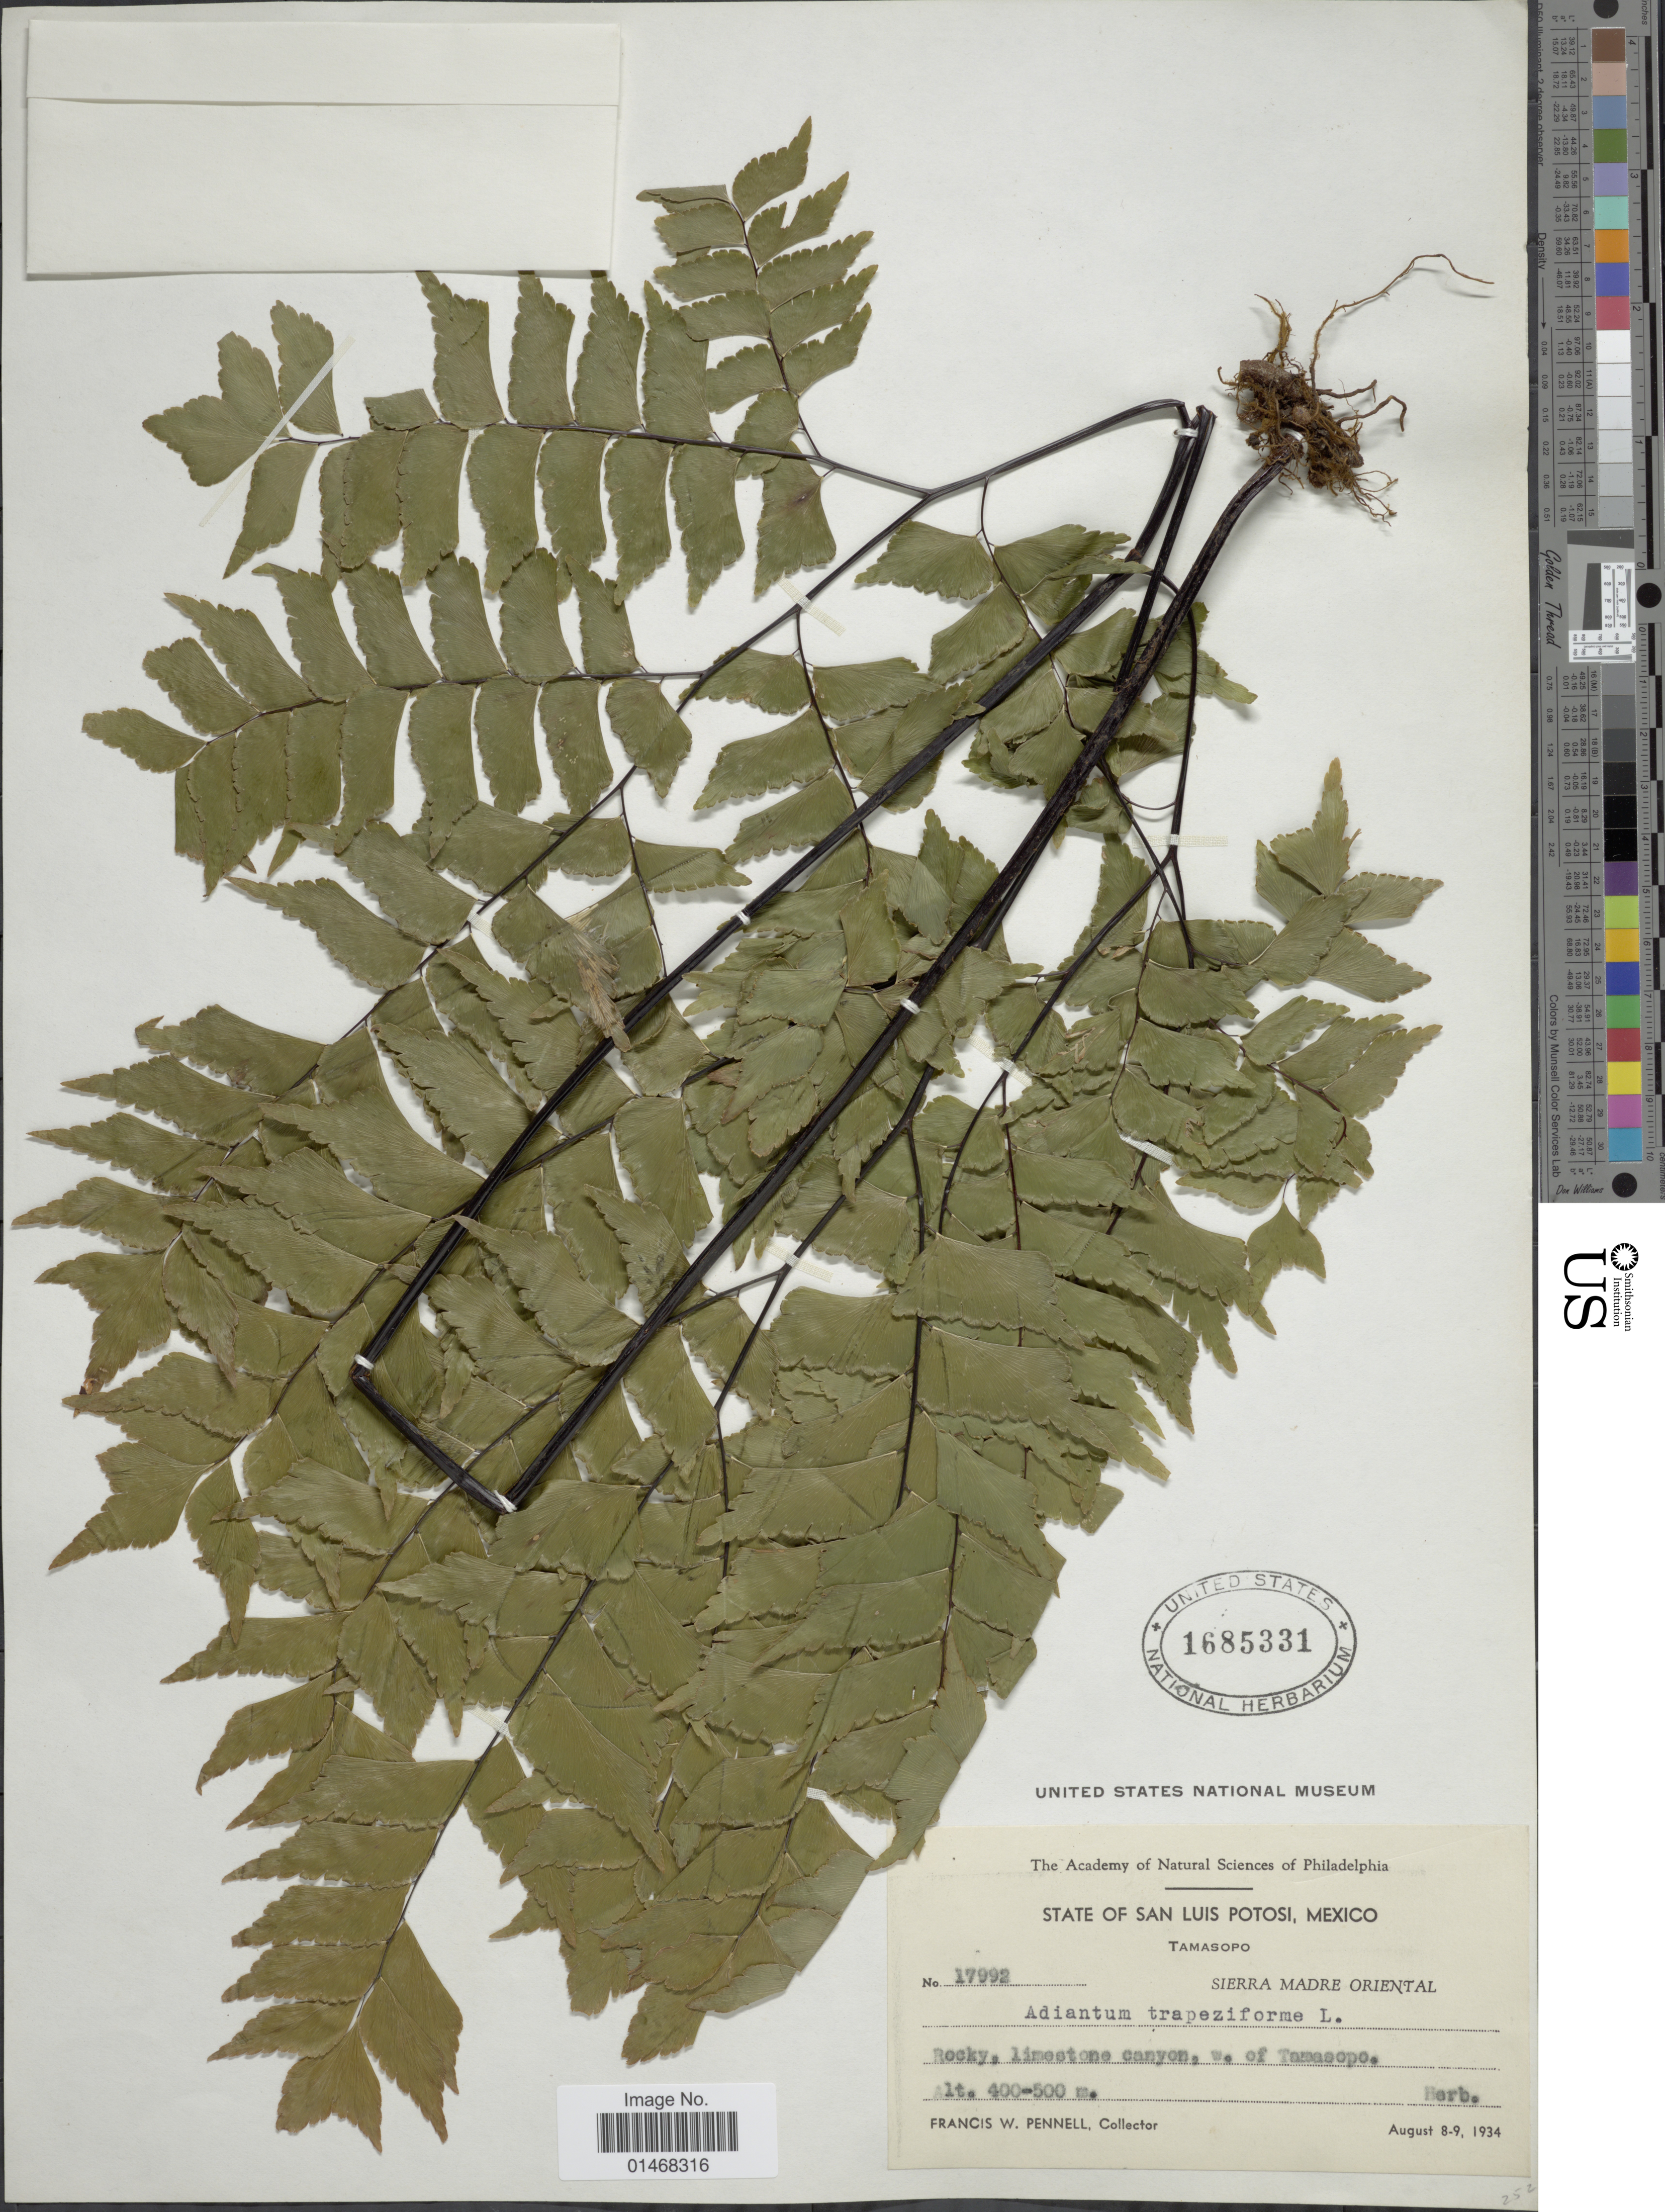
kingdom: Plantae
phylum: Tracheophyta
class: Polypodiopsida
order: Polypodiales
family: Pteridaceae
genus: Adiantum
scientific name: Adiantum trapeziforme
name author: L.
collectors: F. W. Pennell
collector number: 17992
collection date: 1934-08-08/1934-08-09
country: Mexico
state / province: San Luis Potosí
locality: Tamasopo, Sierra Madre Oriental, Rocky, limestone canyon, W. of Tamasopo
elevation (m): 400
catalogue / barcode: US 1685331